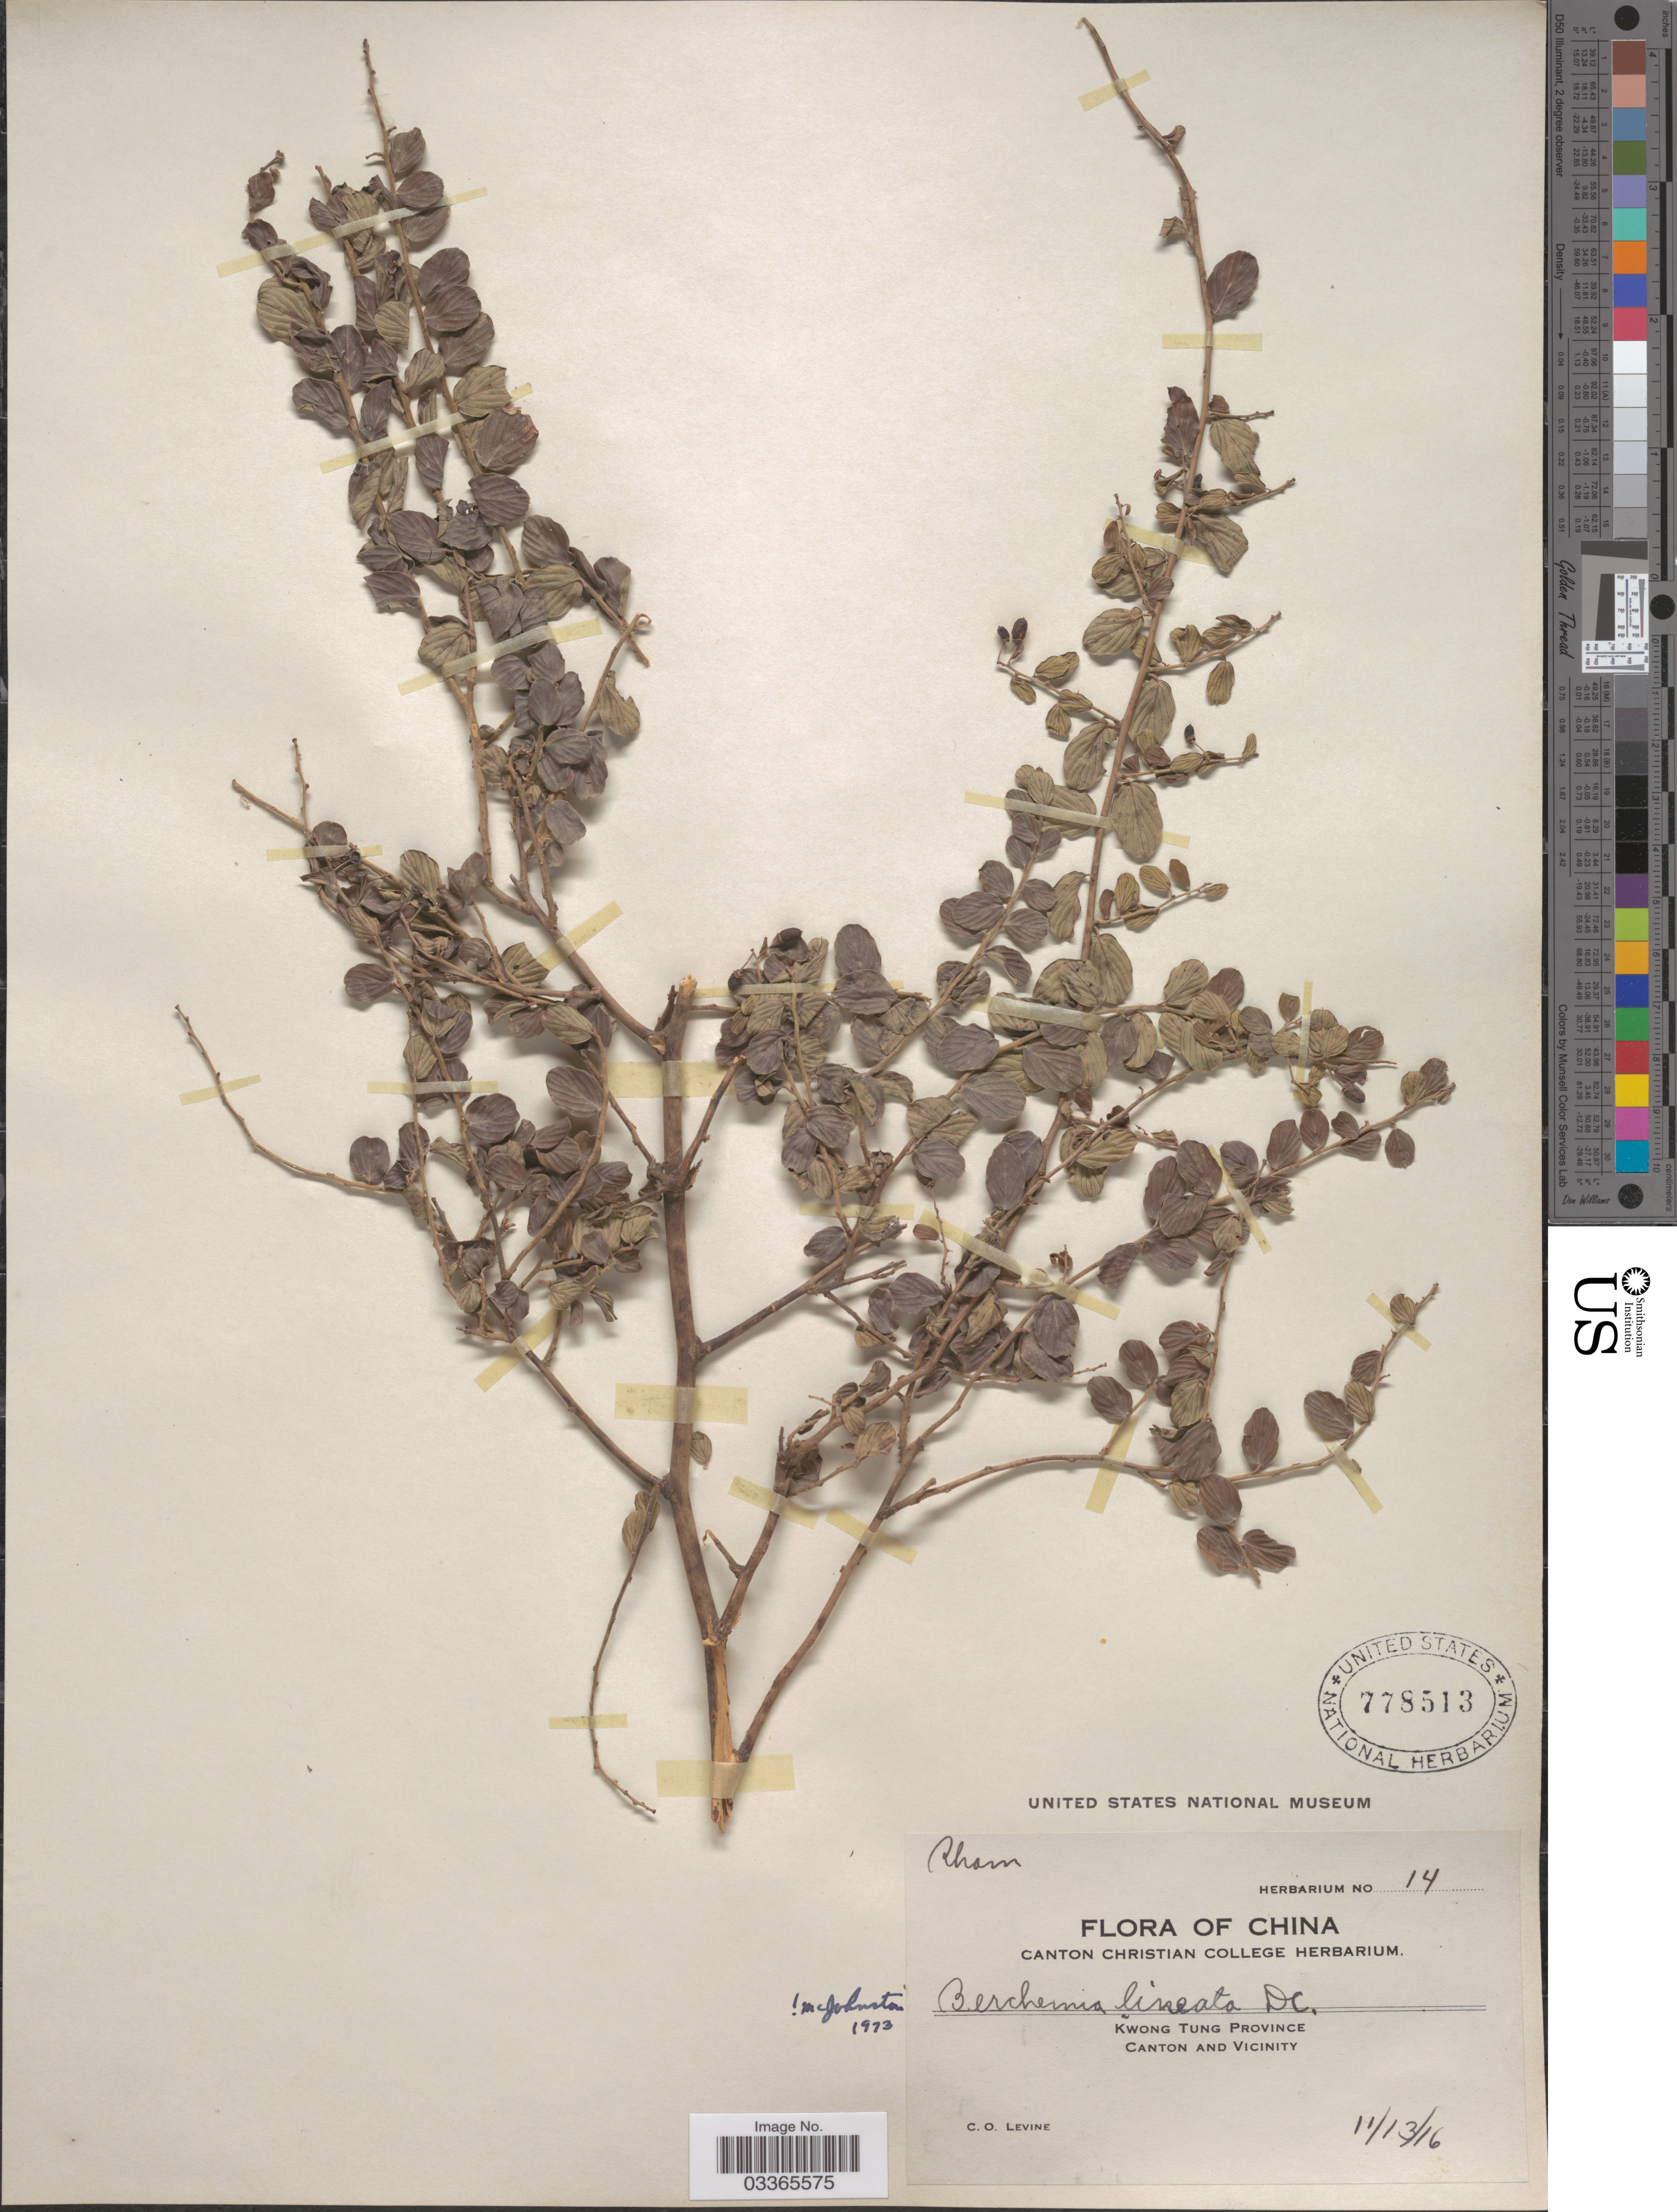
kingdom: Plantae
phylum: Tracheophyta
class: Magnoliopsida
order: Rosales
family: Rhamnaceae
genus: Berchemia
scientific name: Berchemia lineata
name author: (L.) DC.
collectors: C. O. Levine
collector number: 14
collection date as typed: Transcribed d/m/y: 13/11/16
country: China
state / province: Guangdong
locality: Kwong Tung Province, Canton and Vicinity.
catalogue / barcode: US 778513